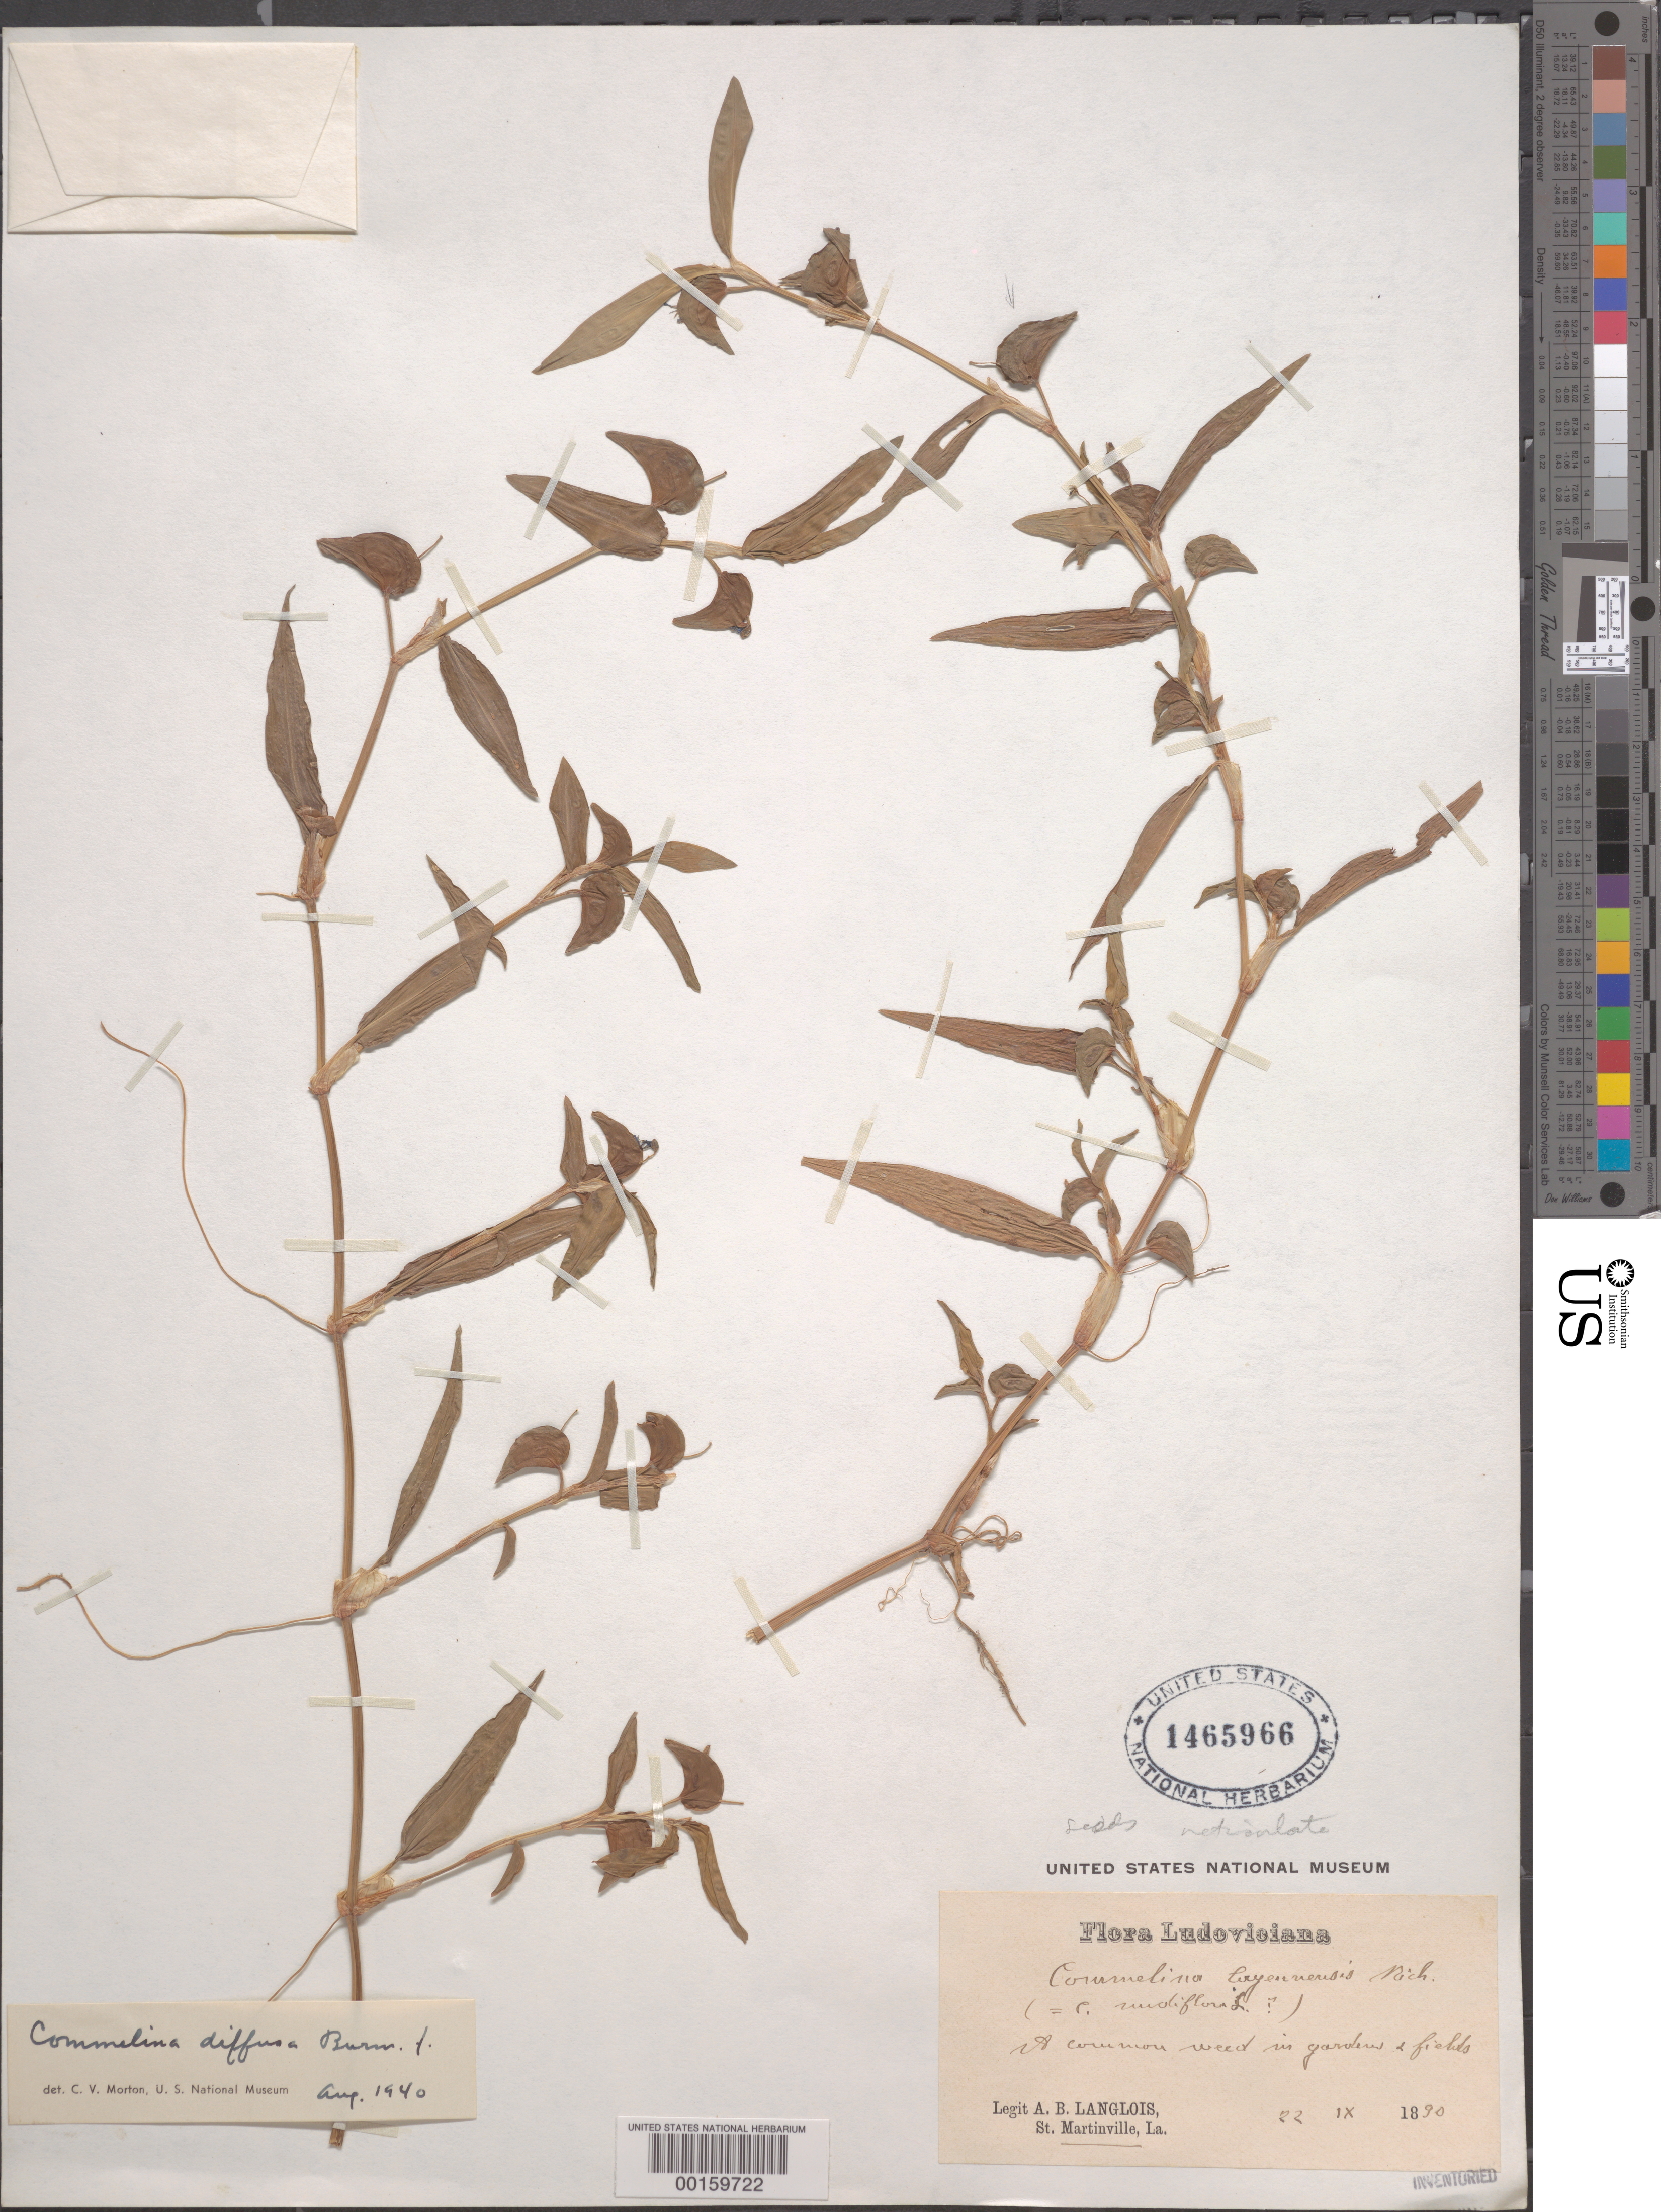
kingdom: Plantae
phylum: Tracheophyta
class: Liliopsida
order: Commelinales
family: Commelinaceae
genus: Commelina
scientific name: Commelina diffusa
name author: Burm. f.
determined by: Morton, C. V.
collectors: A. B. Langlois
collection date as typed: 22 Sep 1890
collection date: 1890-09-22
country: United States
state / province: Louisiana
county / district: Saint Martin Parish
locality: St. martinville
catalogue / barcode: US 1465966